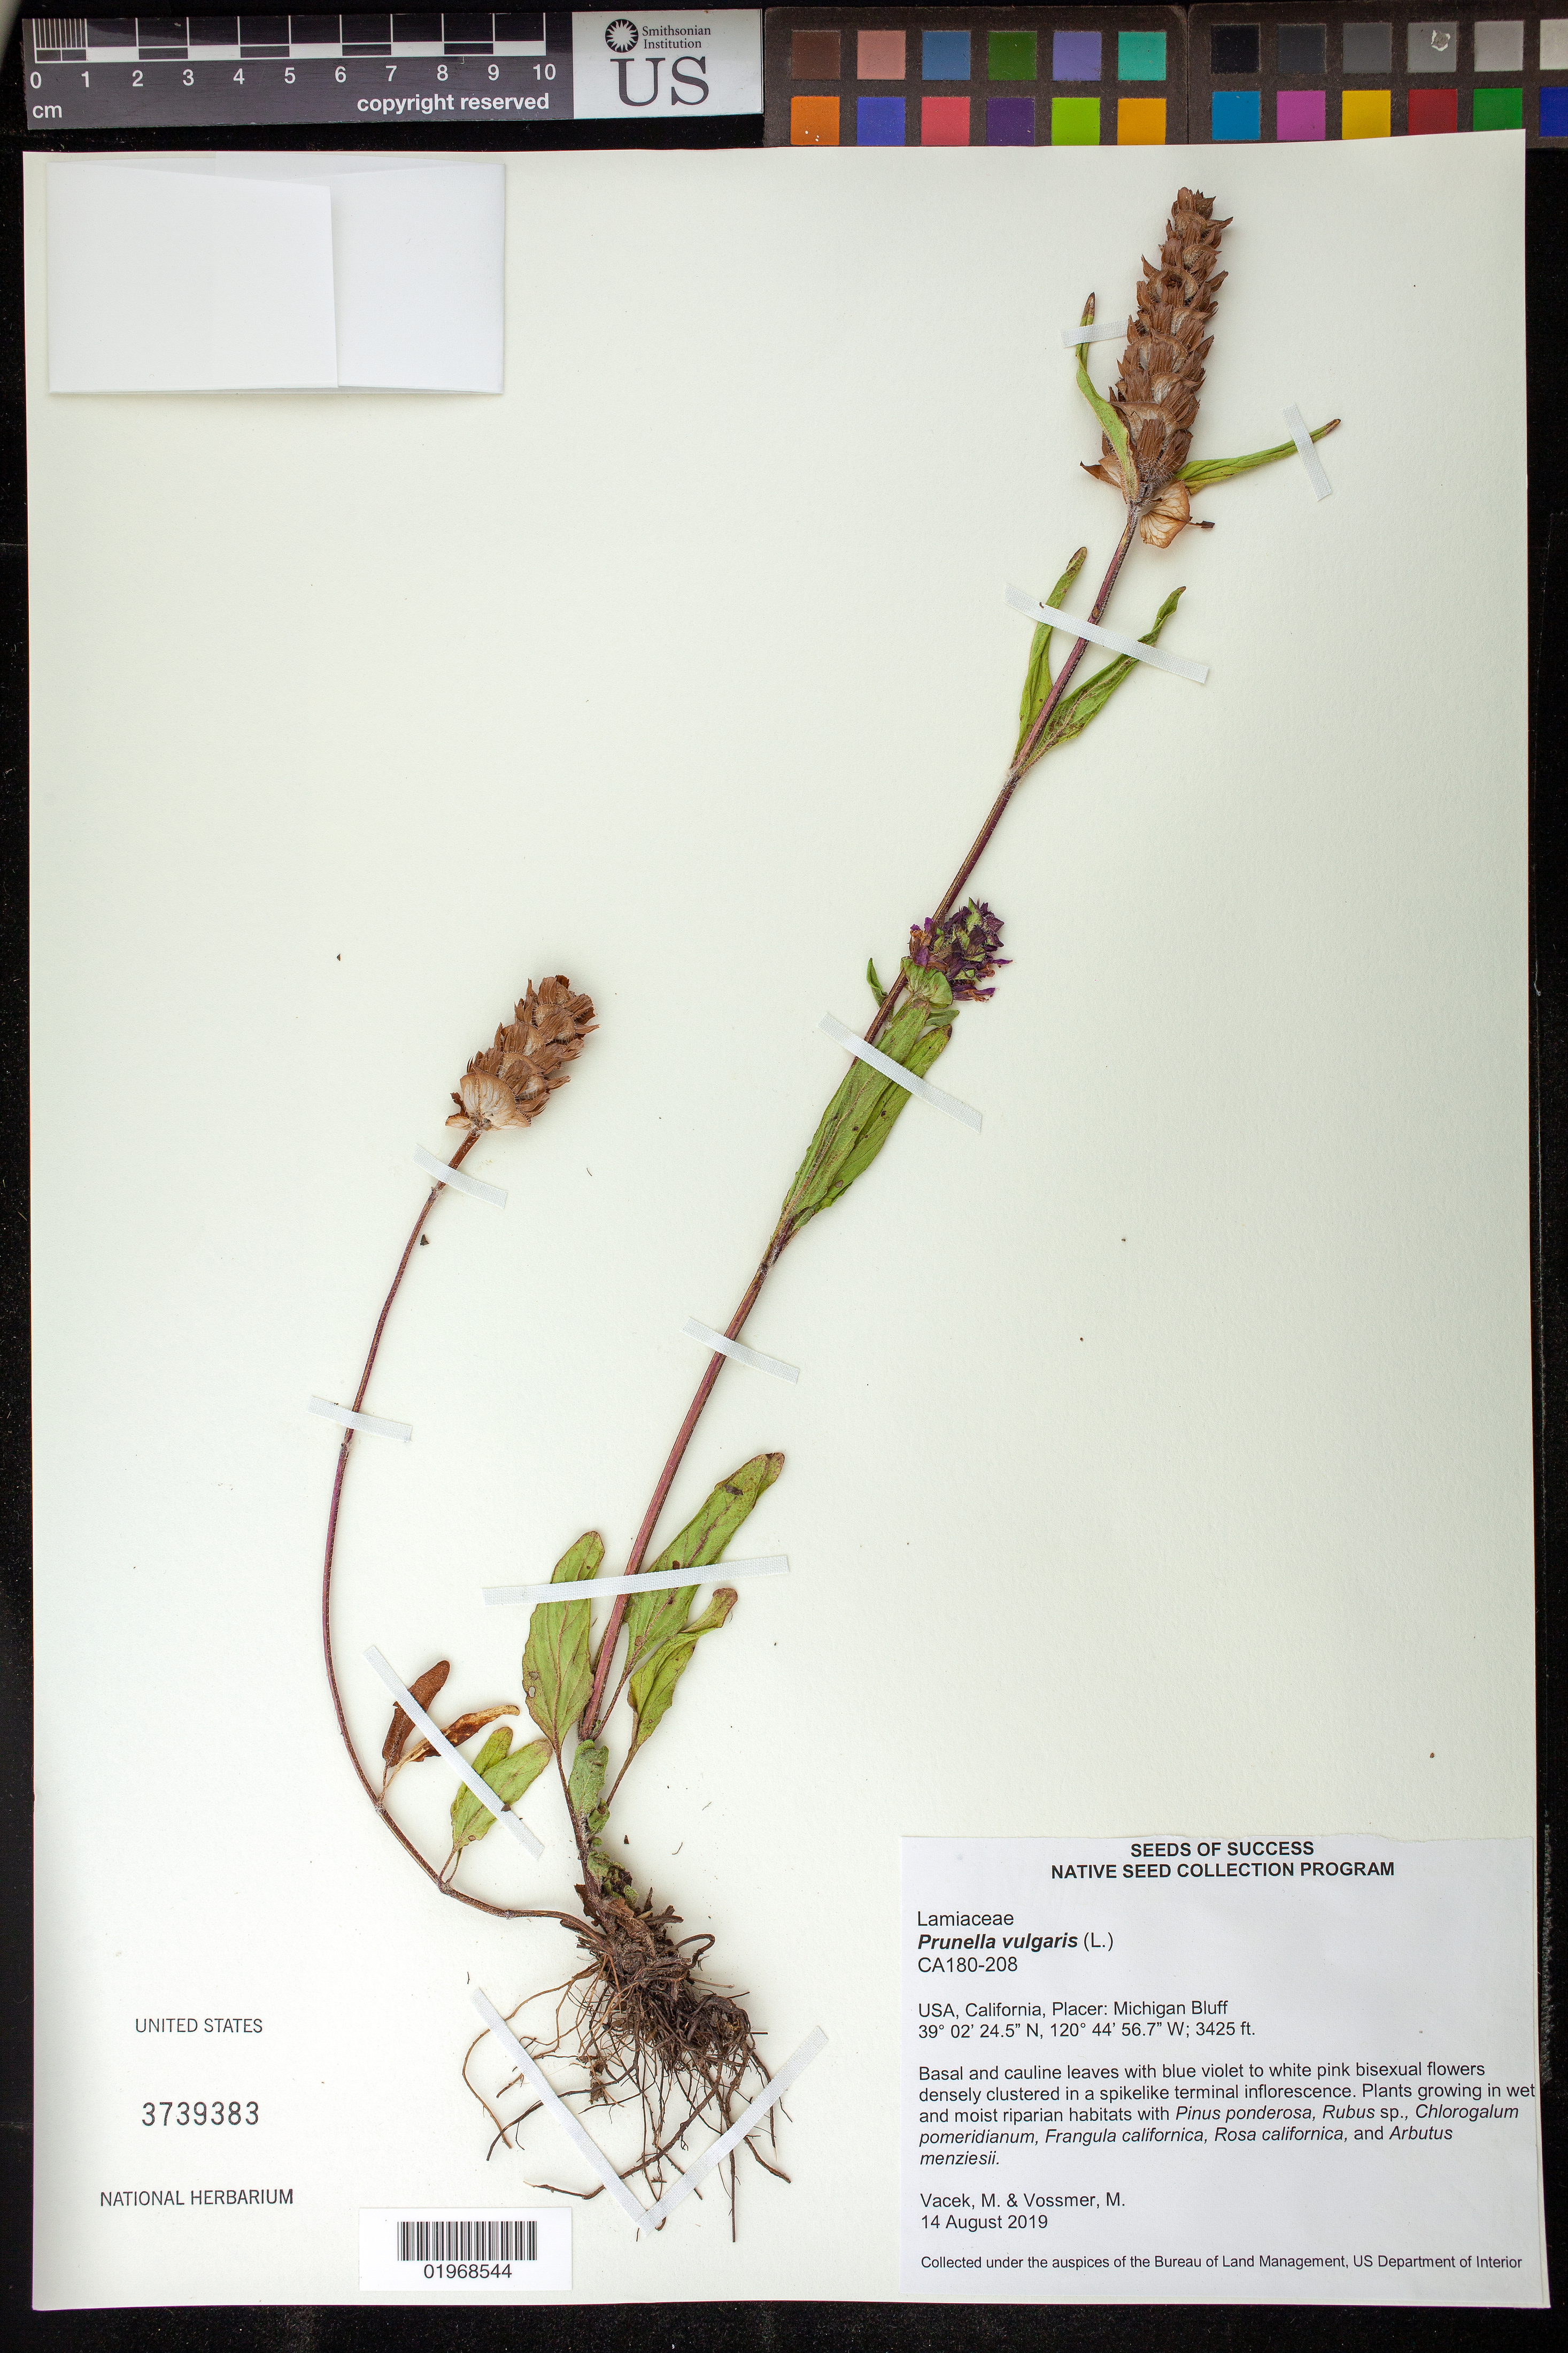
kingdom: Plantae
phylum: Tracheophyta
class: Magnoliopsida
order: Lamiales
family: Lamiaceae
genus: Prunella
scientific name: Prunella vulgaris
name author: L.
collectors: M. Vacek & M. Vossmer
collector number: CA180-208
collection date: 2019-08-14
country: United States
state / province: California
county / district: Placer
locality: Michigan Bluff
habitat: Wet and moist riparian habitats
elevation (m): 1044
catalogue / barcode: US 3739383